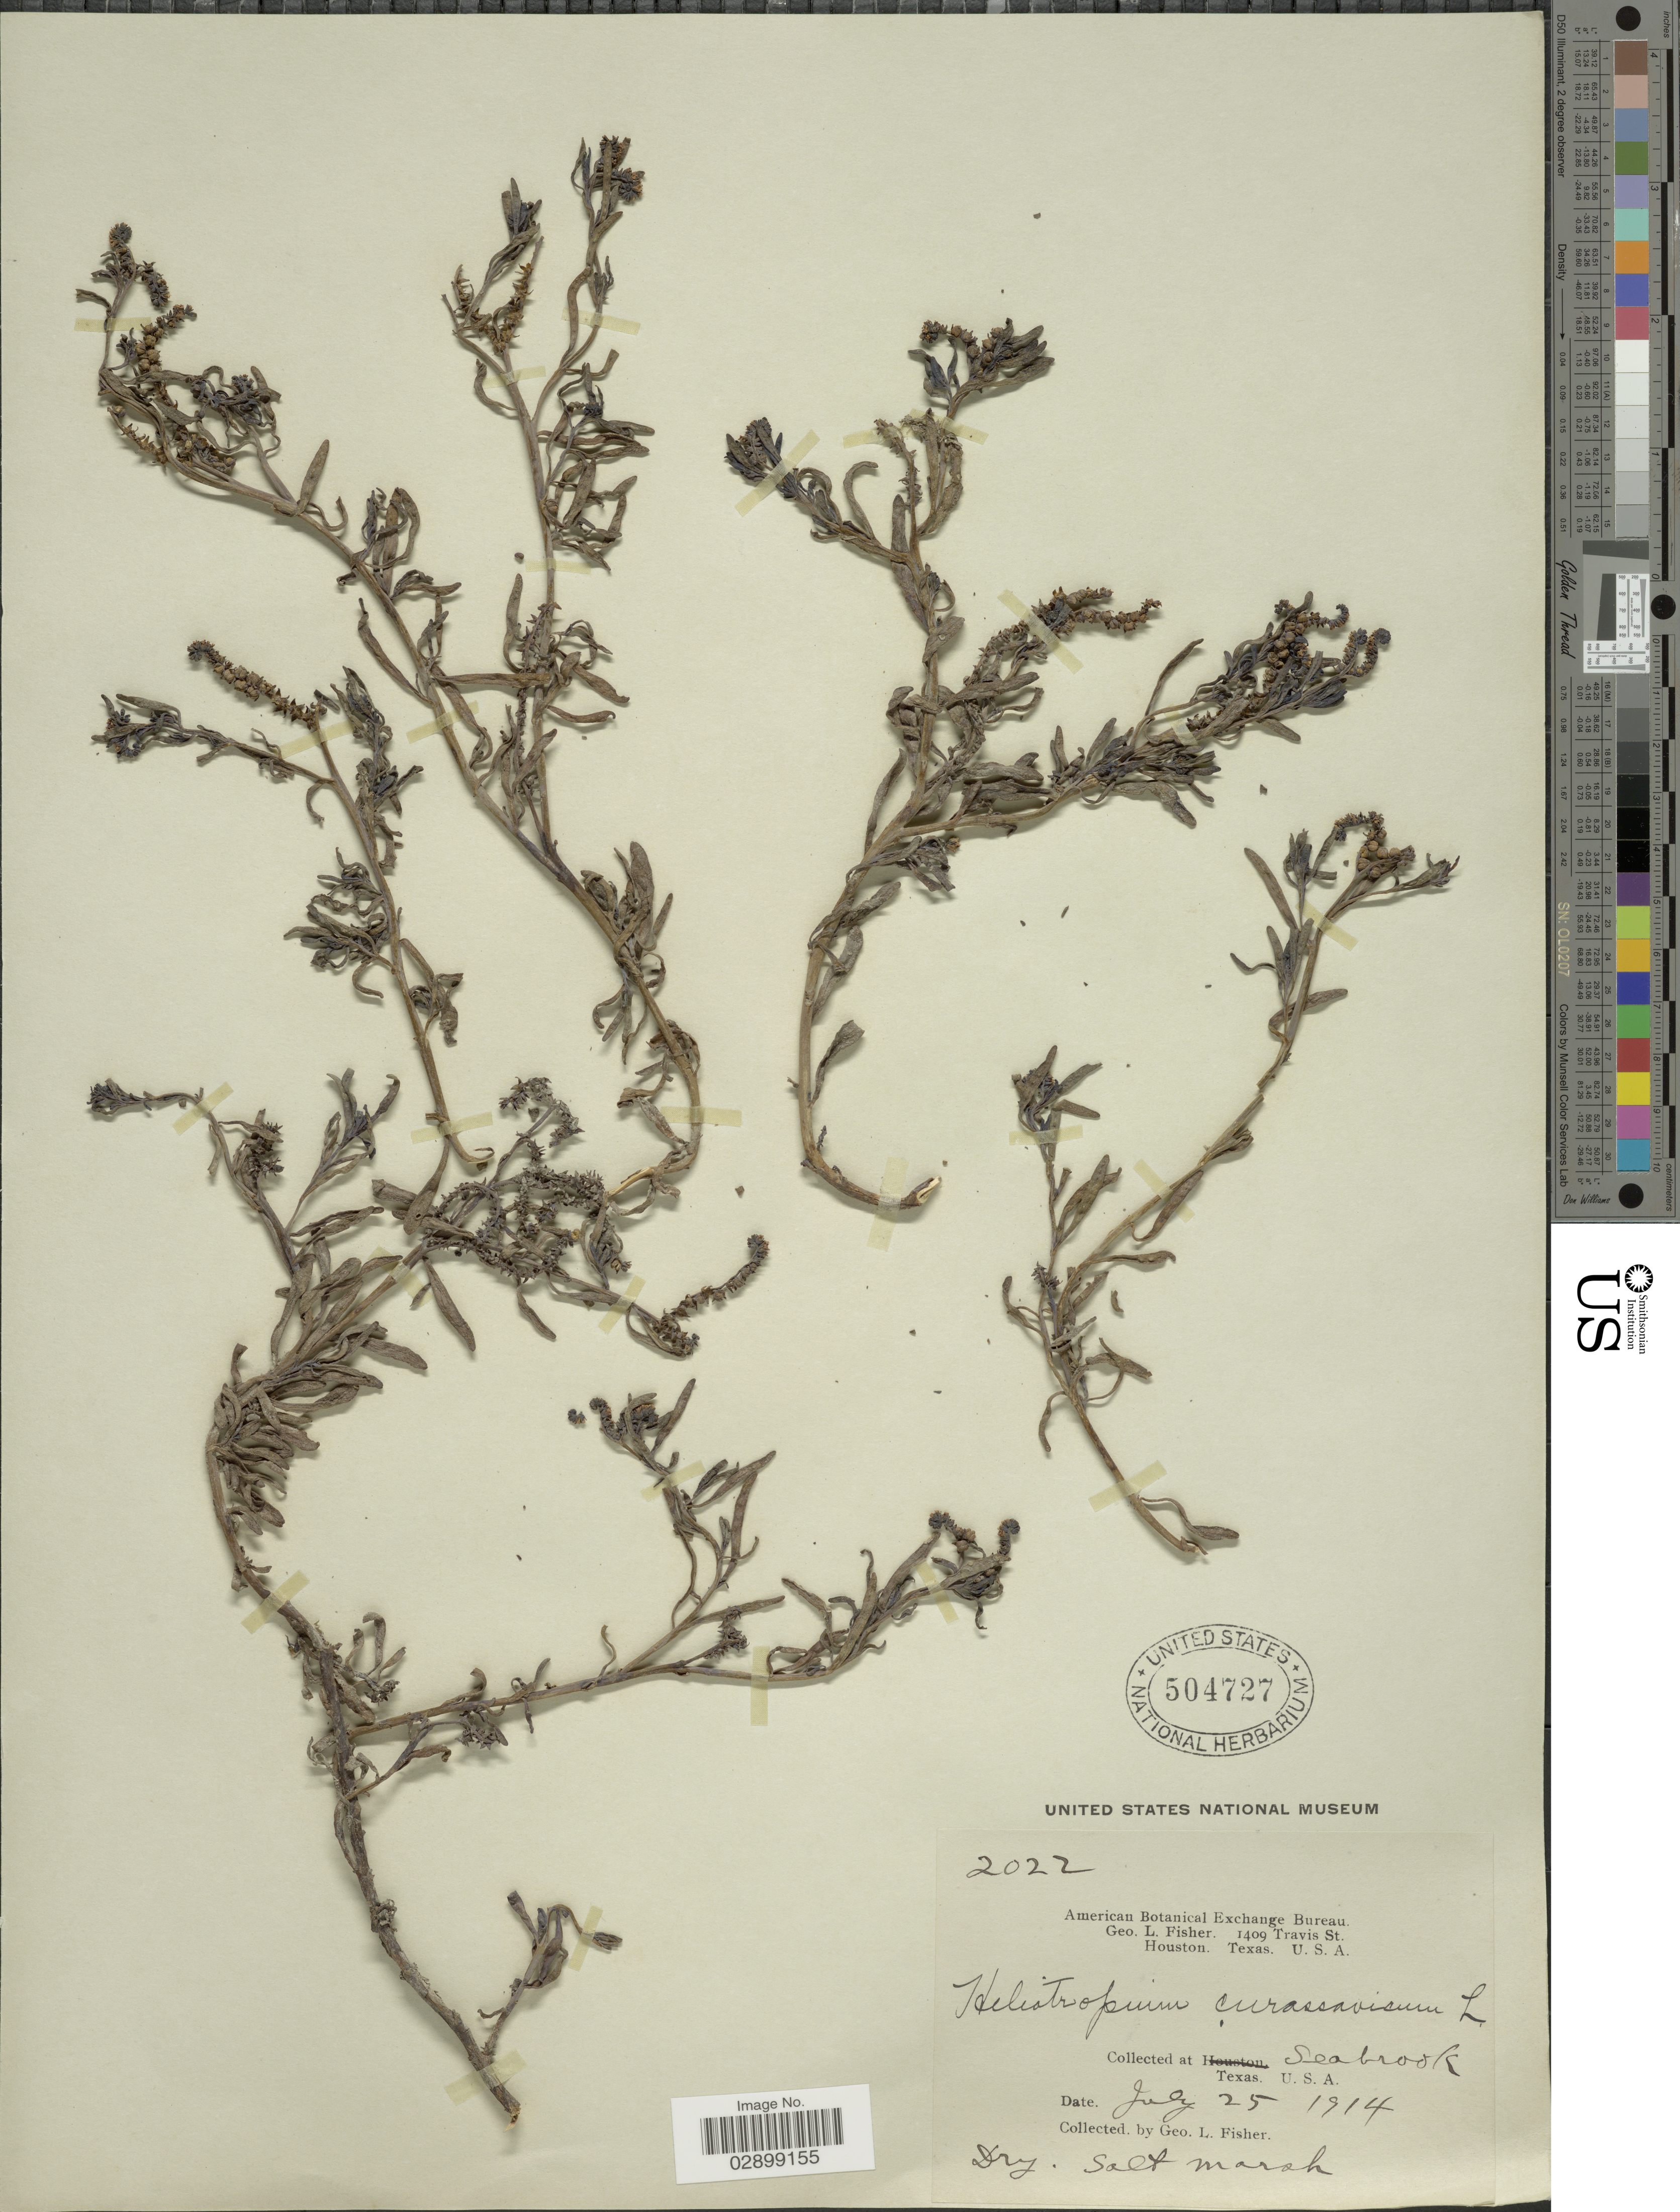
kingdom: Plantae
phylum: Tracheophyta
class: Magnoliopsida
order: Boraginales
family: Heliotropiaceae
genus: Heliotropium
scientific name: Heliotropium curassavicum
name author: L.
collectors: G. L. Fisher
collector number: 2022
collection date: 1914-07-25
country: United States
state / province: Texas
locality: Seabrook.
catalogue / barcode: US 504727